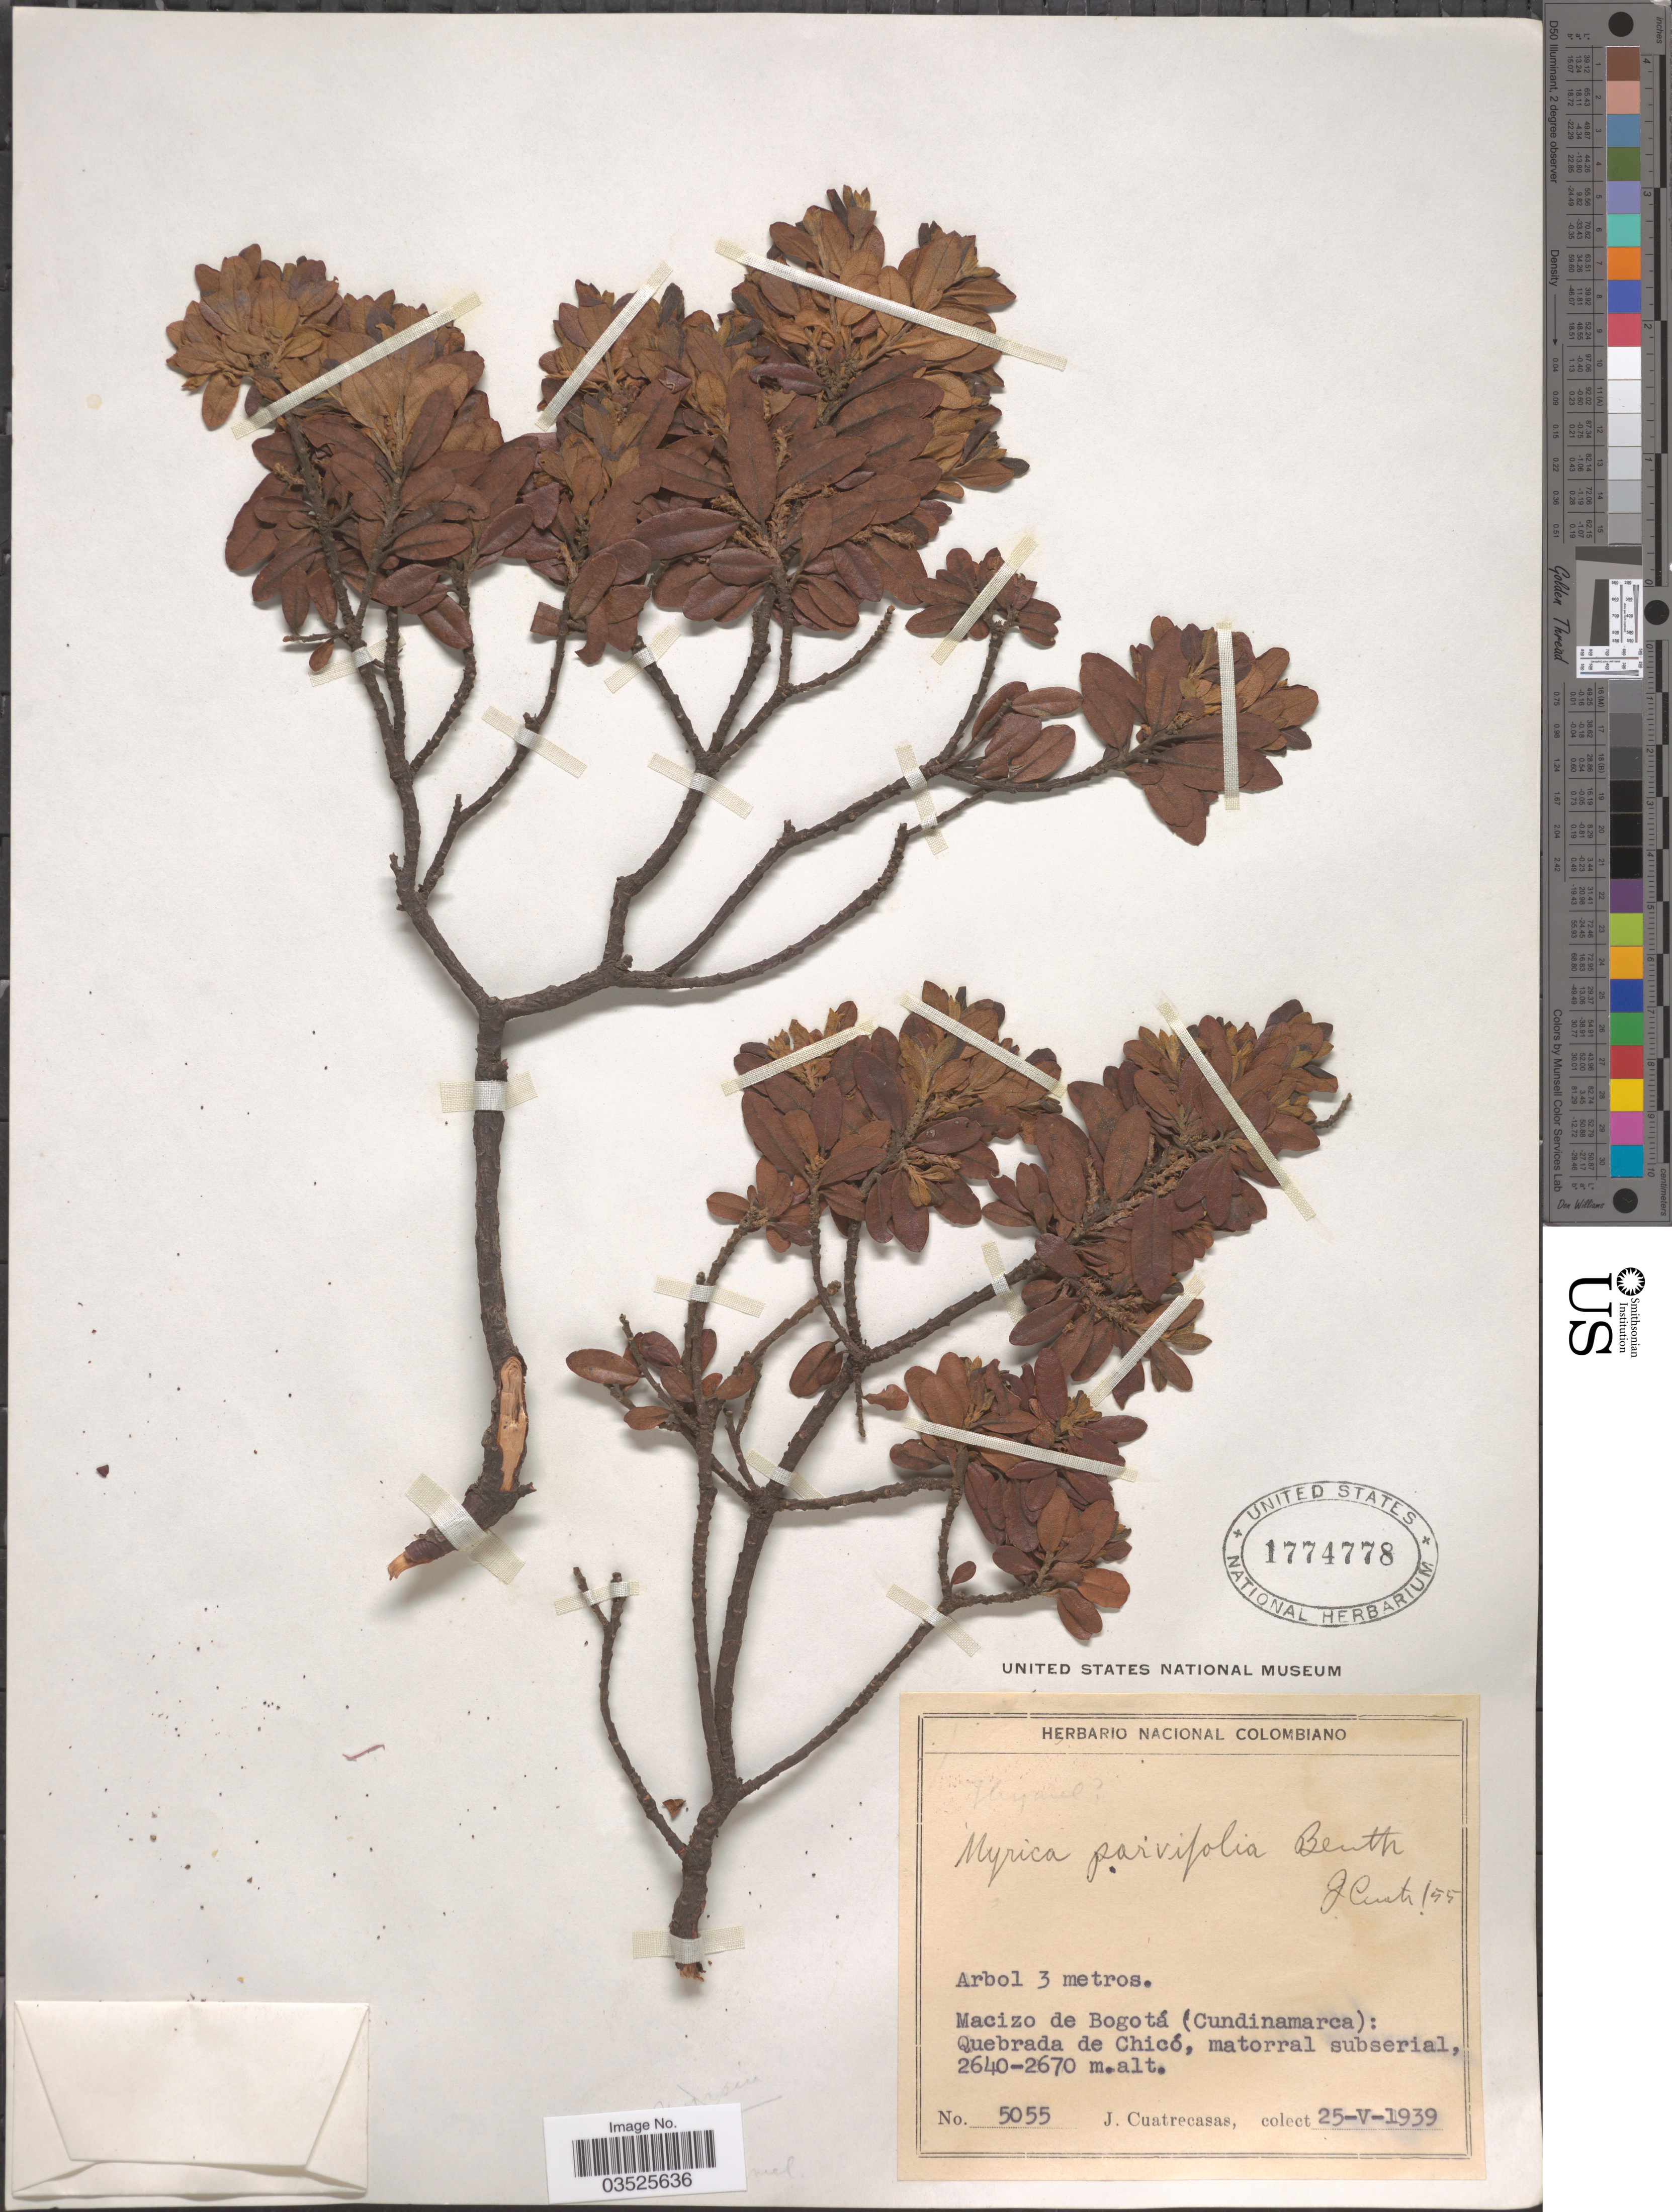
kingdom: Plantae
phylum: Tracheophyta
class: Magnoliopsida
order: Fagales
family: Myricaceae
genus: Morella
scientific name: Morella parvifolia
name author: (Benth.) Parra-Os.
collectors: J. Cuatrecasas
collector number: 5055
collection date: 1939-05-25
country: Colombia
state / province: Cundinamarca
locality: Macizo de Bogotá (Cundinamarca): Quebrada de Chicó.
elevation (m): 2640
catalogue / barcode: US 1774778